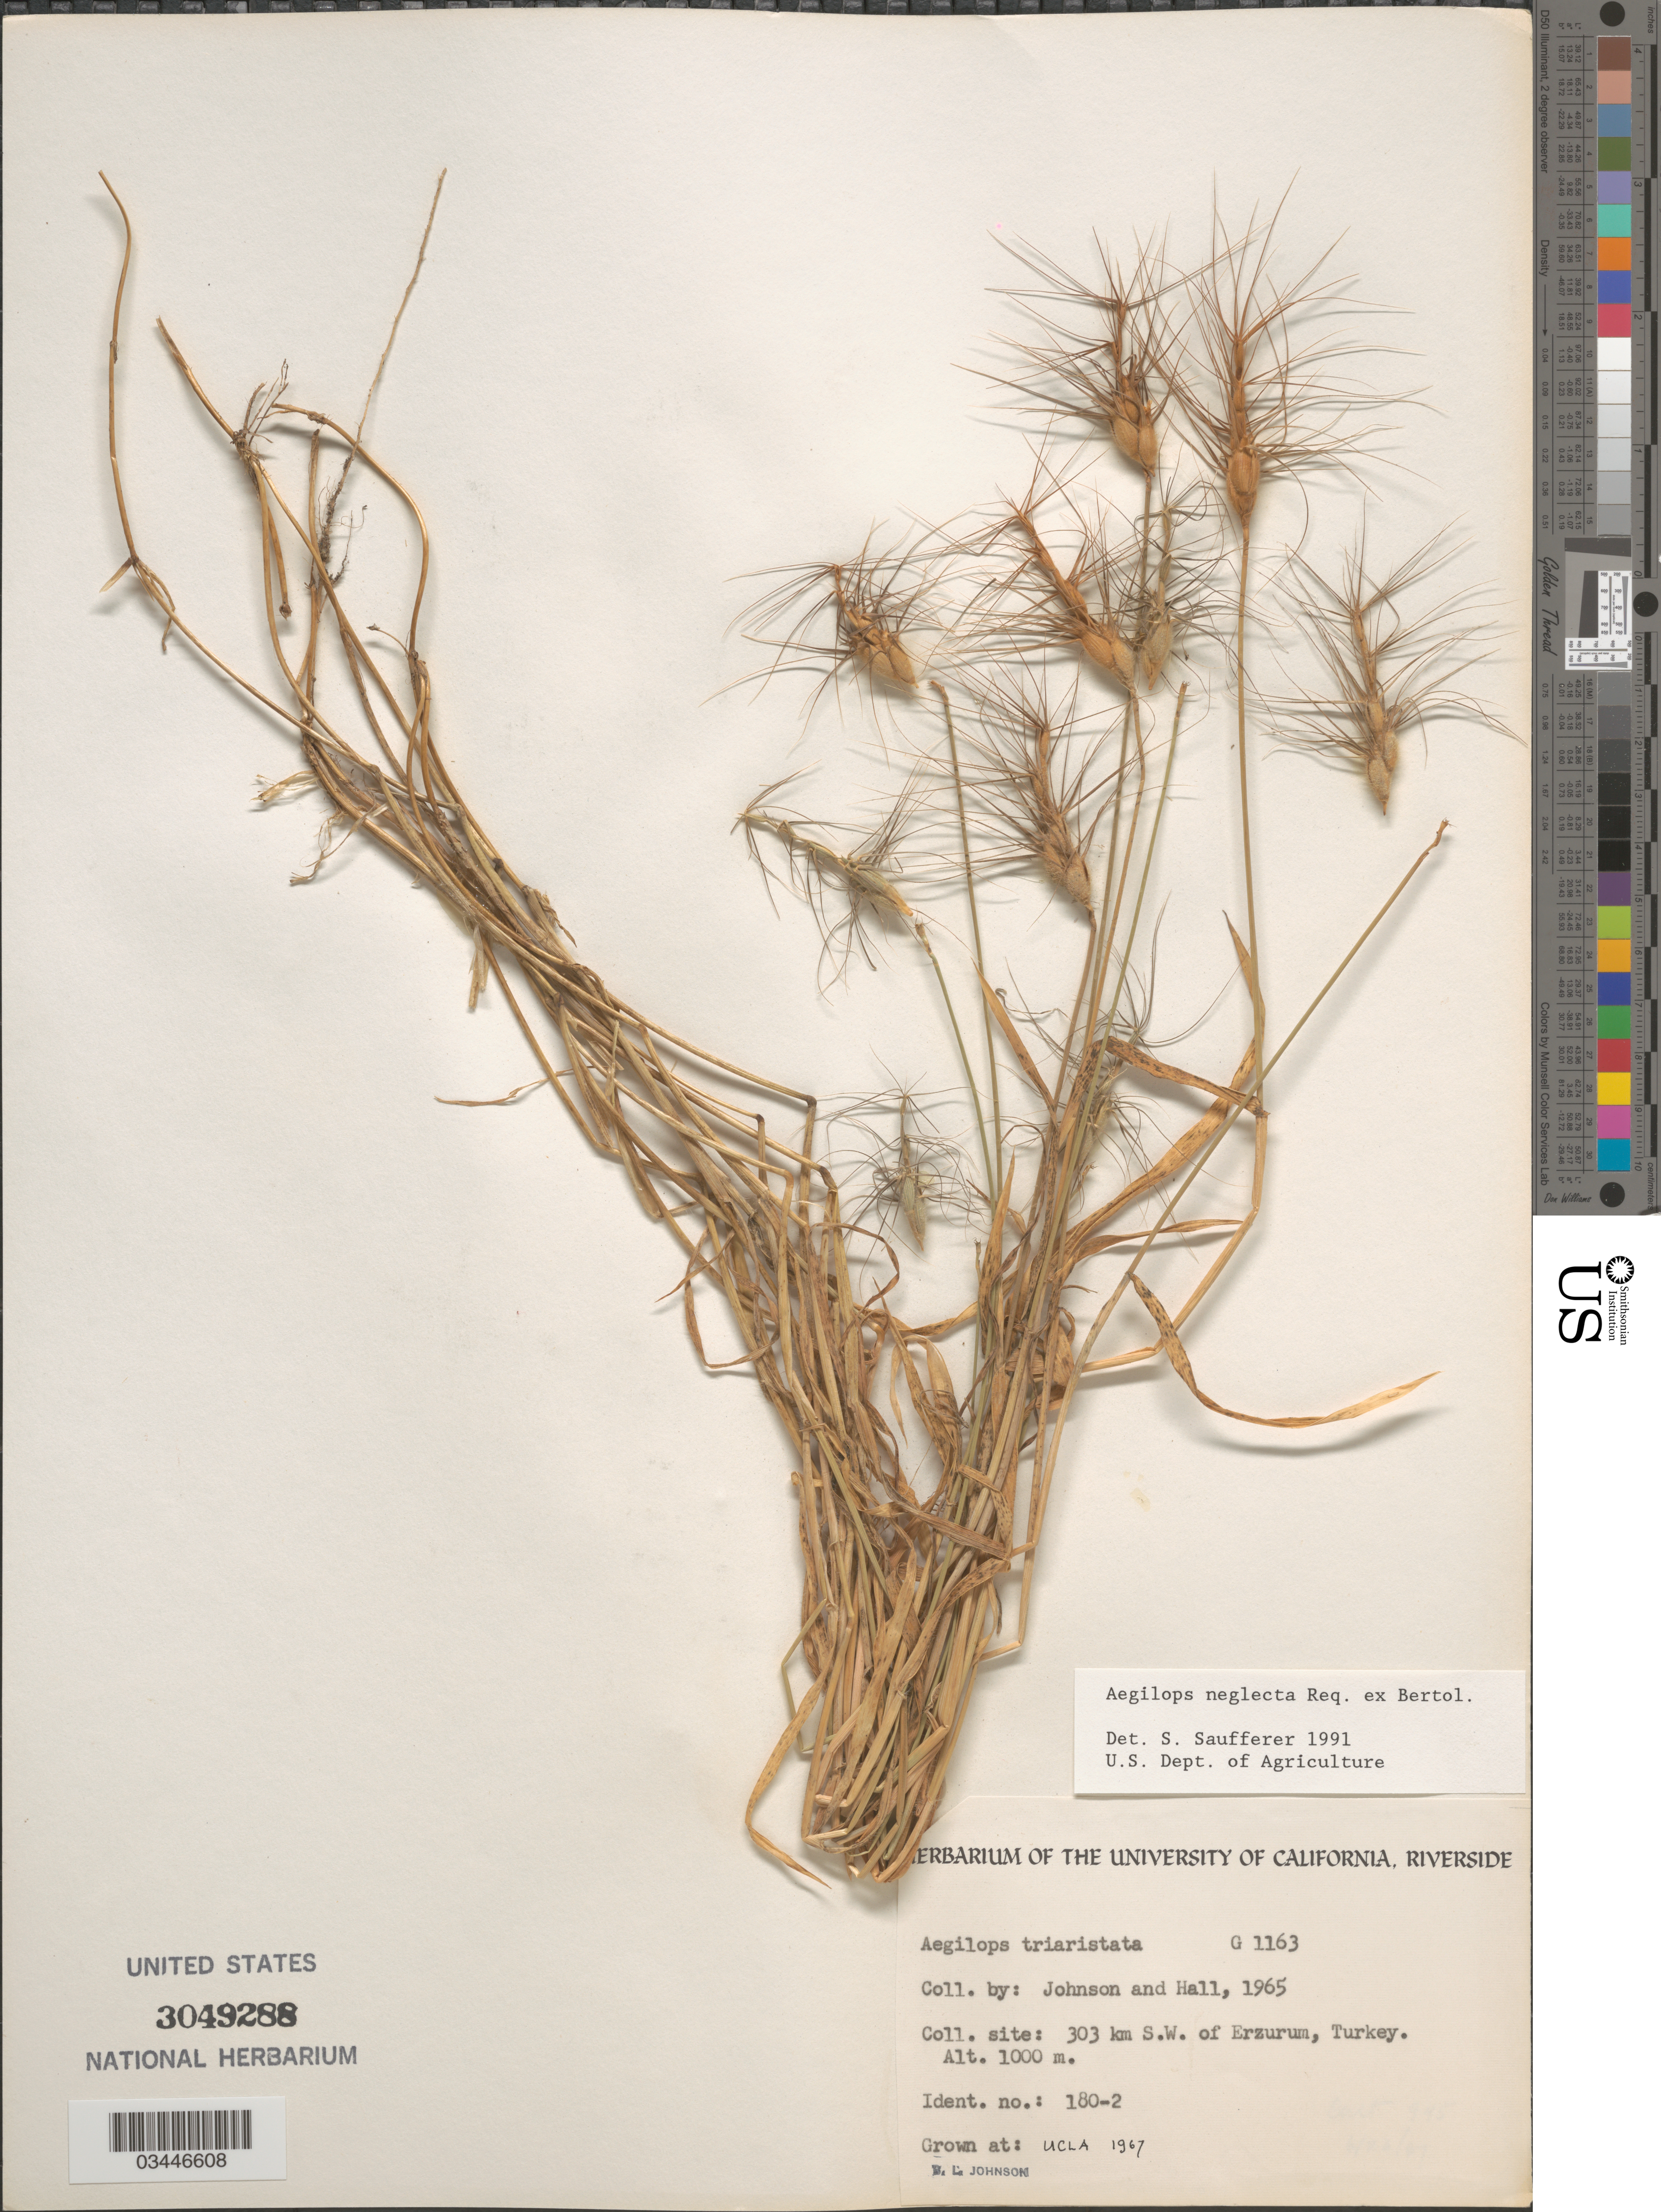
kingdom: Plantae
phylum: Tracheophyta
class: Liliopsida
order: Poales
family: Poaceae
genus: Aegilops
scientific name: Aegilops neglecta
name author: Req. ex Bertol.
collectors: B. Johnson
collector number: G1163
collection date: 1967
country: United States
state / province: California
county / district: Los Angeles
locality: UCLA.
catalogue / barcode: US 3049288